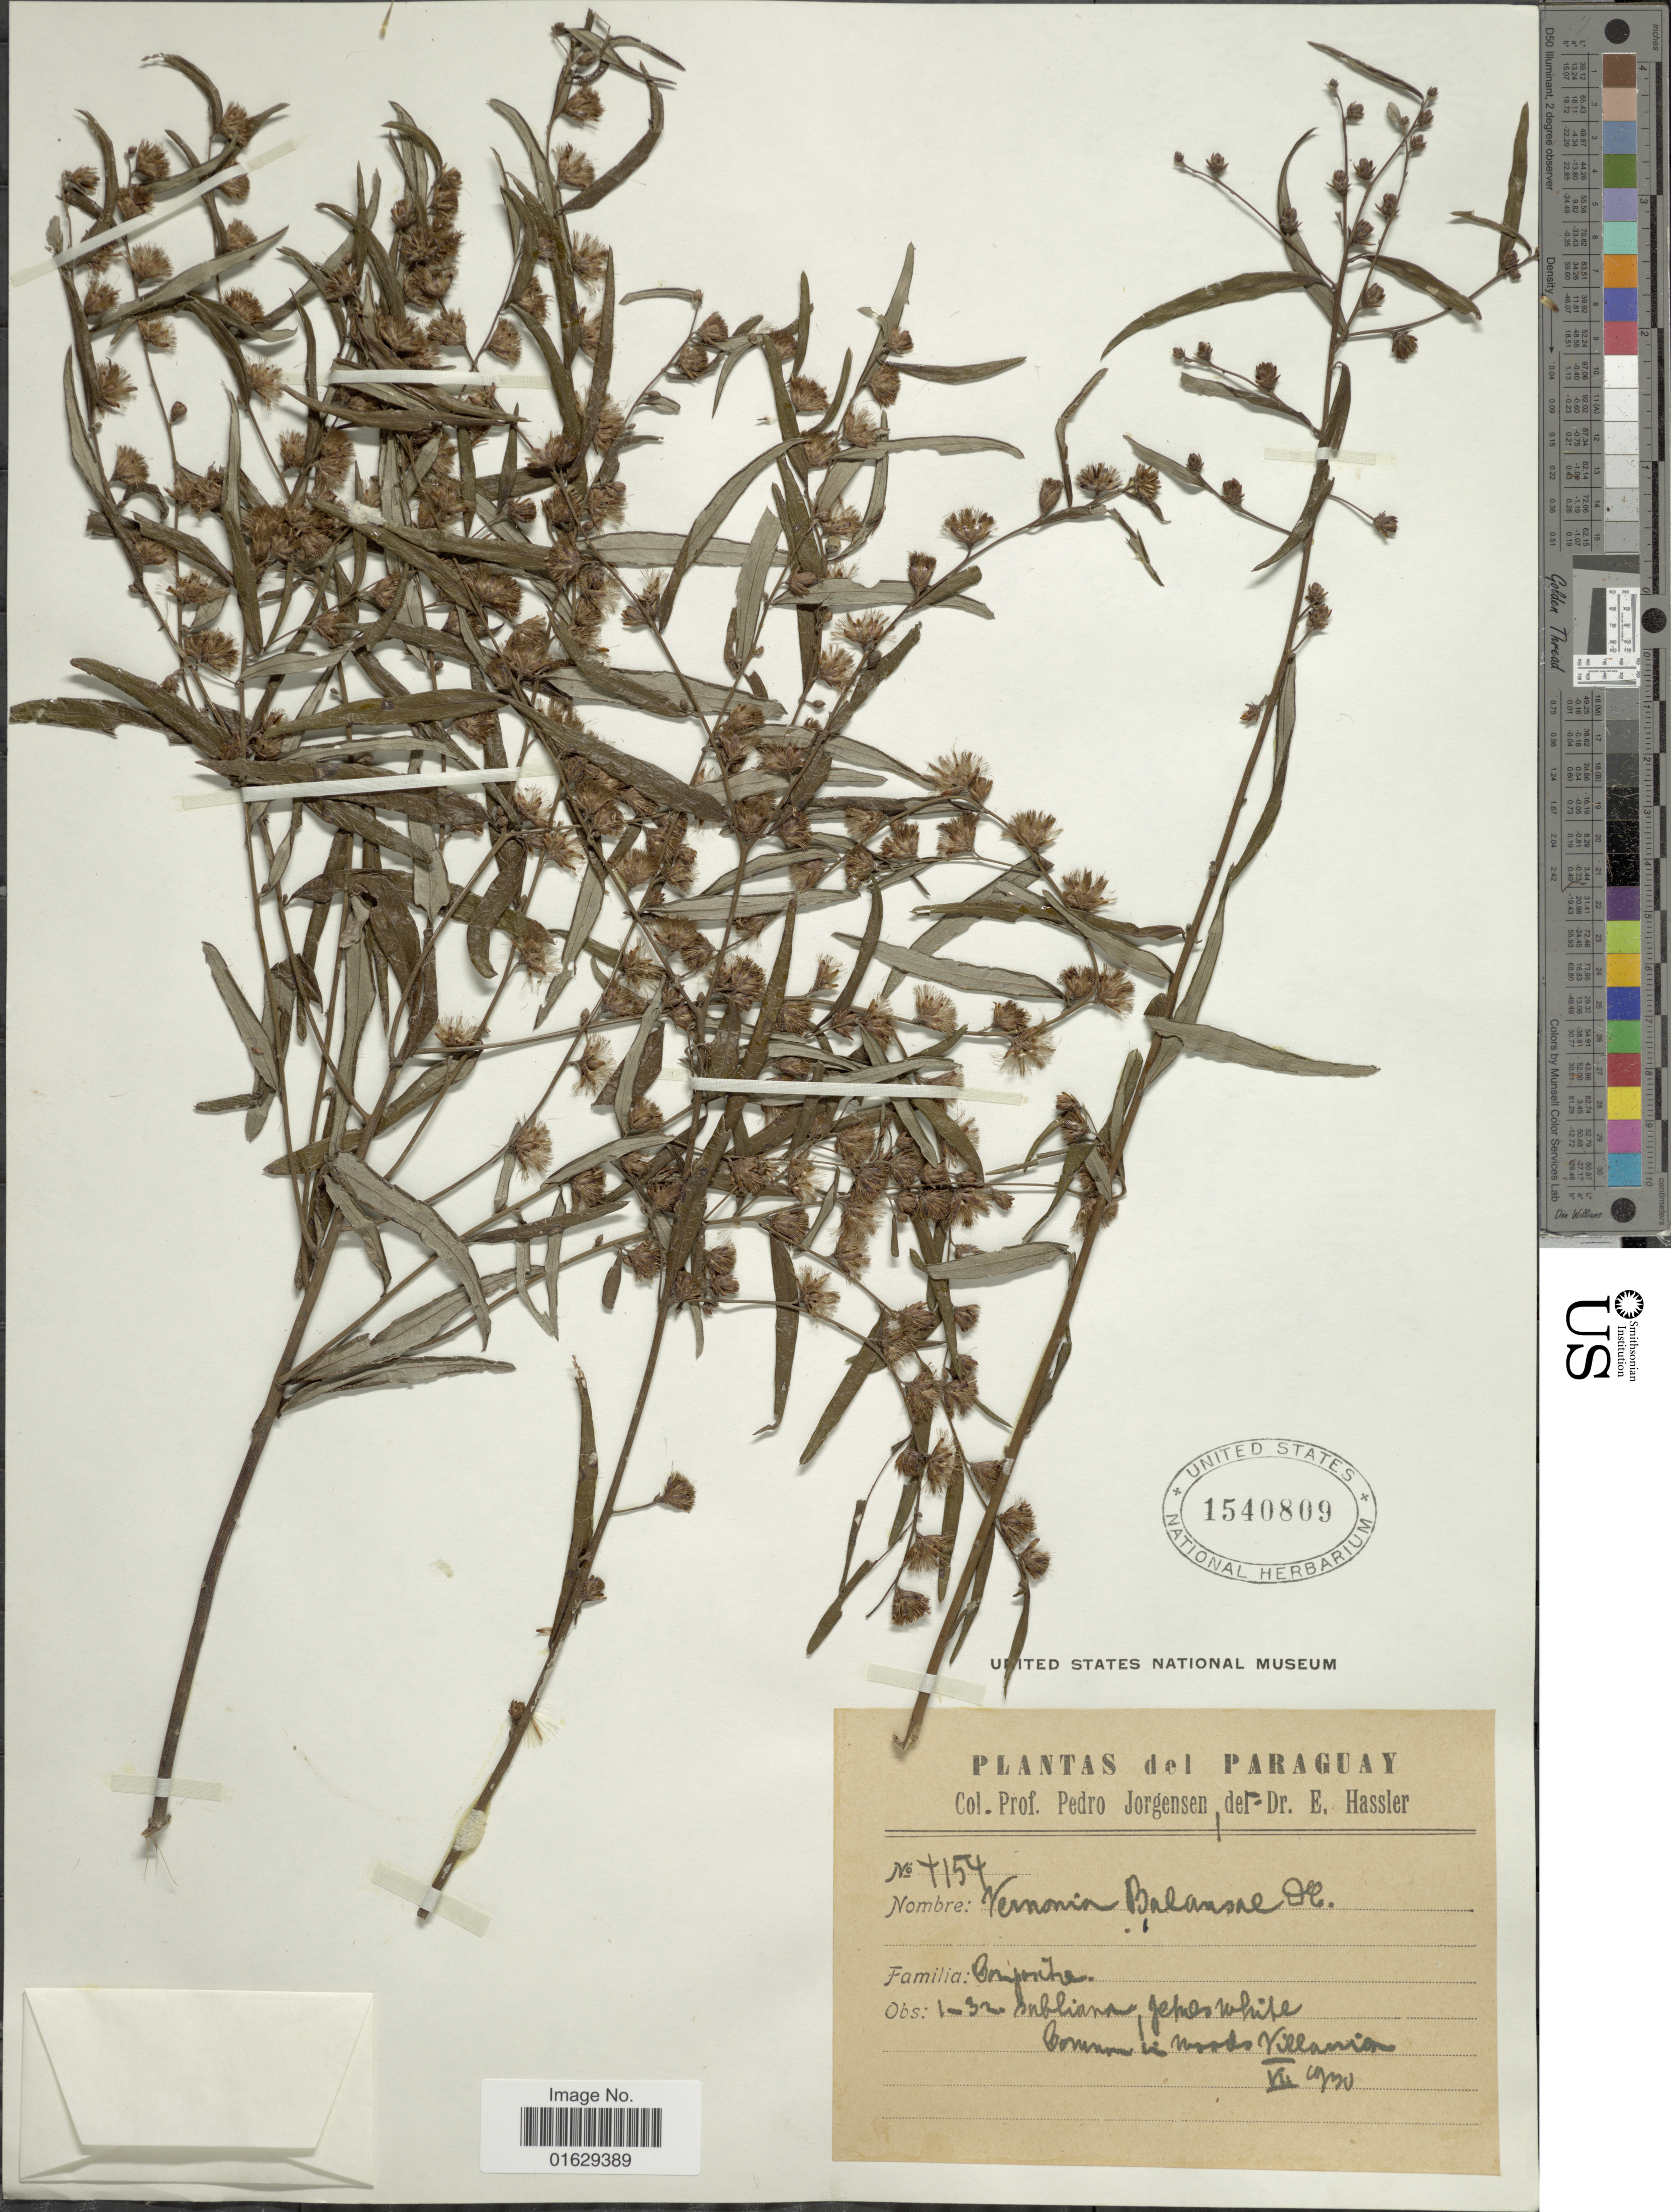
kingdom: Plantae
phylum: Tracheophyta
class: Magnoliopsida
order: Asterales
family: Asteraceae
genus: Lepidaploa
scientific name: Lepidaploa balansae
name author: (Hieron.) H. Rob.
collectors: P. Jörgensen & E. Hassler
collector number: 4154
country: Paraguay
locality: Comon to woods Villarrica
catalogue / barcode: US 1540809